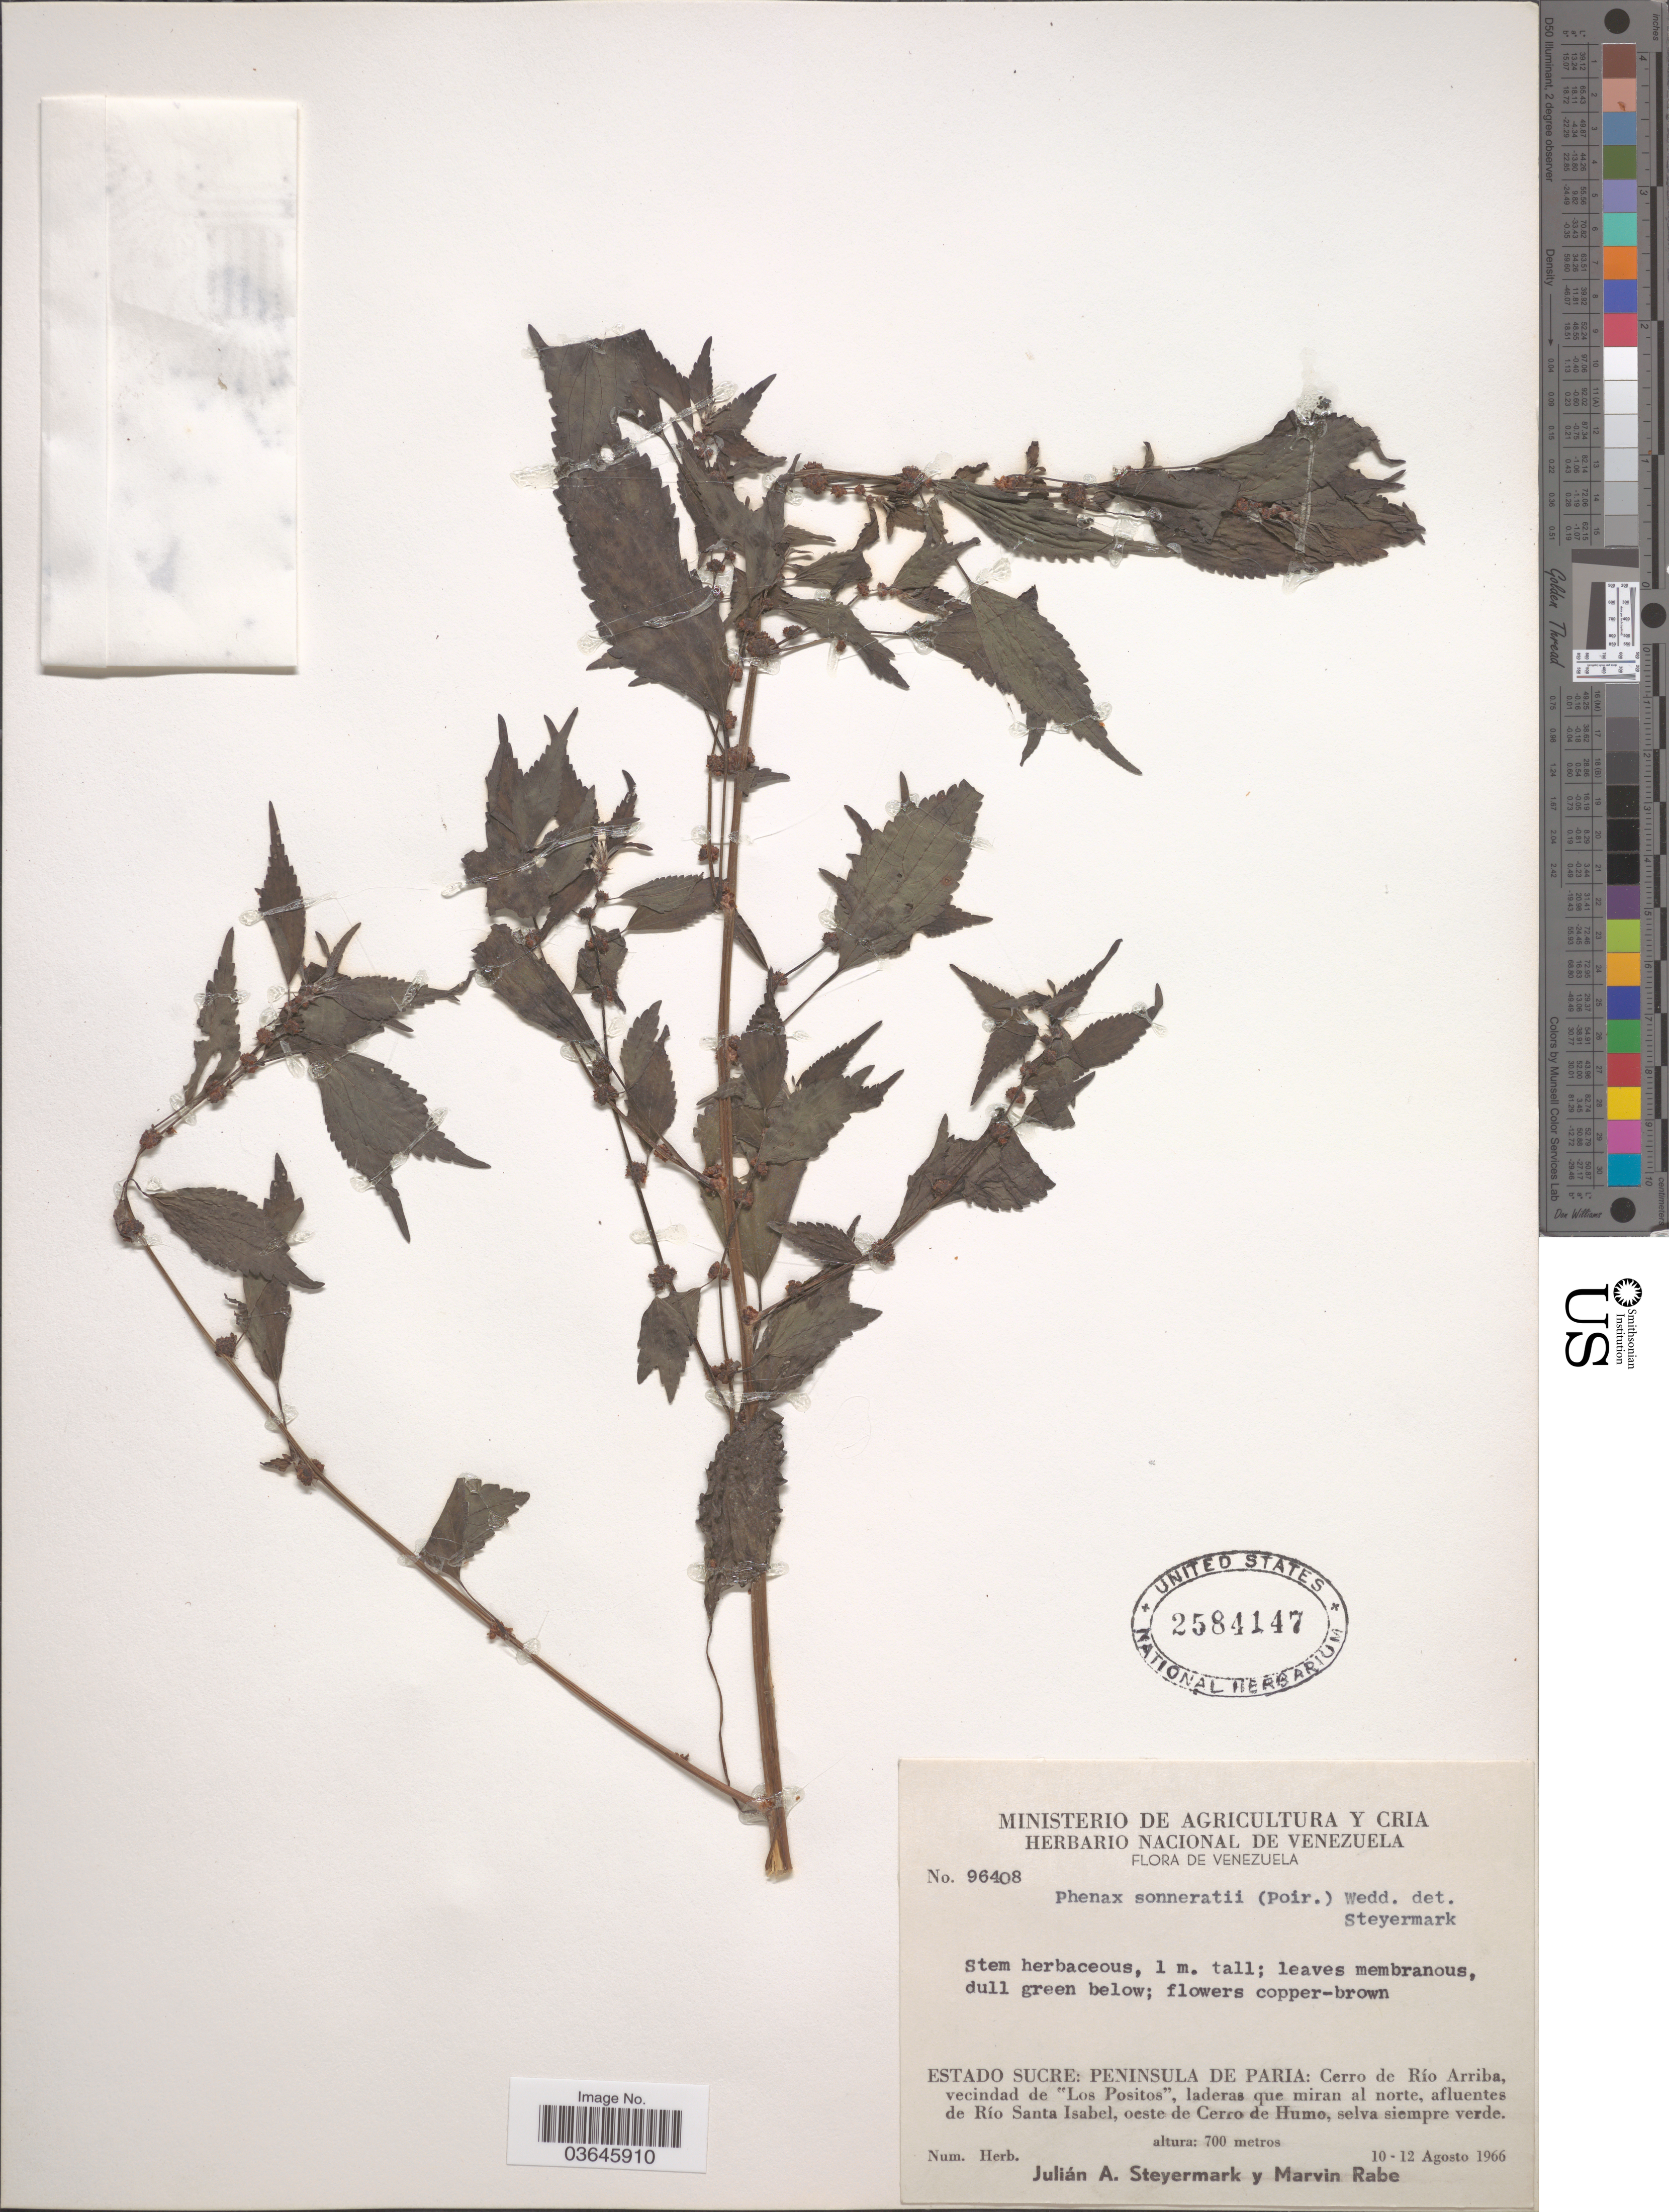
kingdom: Plantae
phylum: Tracheophyta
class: Magnoliopsida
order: Rosales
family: Urticaceae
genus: Phenax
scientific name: Phenax sonneratii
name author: (Poir.) Wedd.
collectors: J. Steyermark & M. Rabe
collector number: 96408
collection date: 1966-08-10/1966-08-12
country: Venezuela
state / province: Sucre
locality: Peninsula de Paria: Cerro de Río Arriba, vecindad de "Los Positos", laderas que miran al norte, afluentes de Río Santa Isabel, oeste de Cerro de Humo.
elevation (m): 700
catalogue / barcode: US 2584147